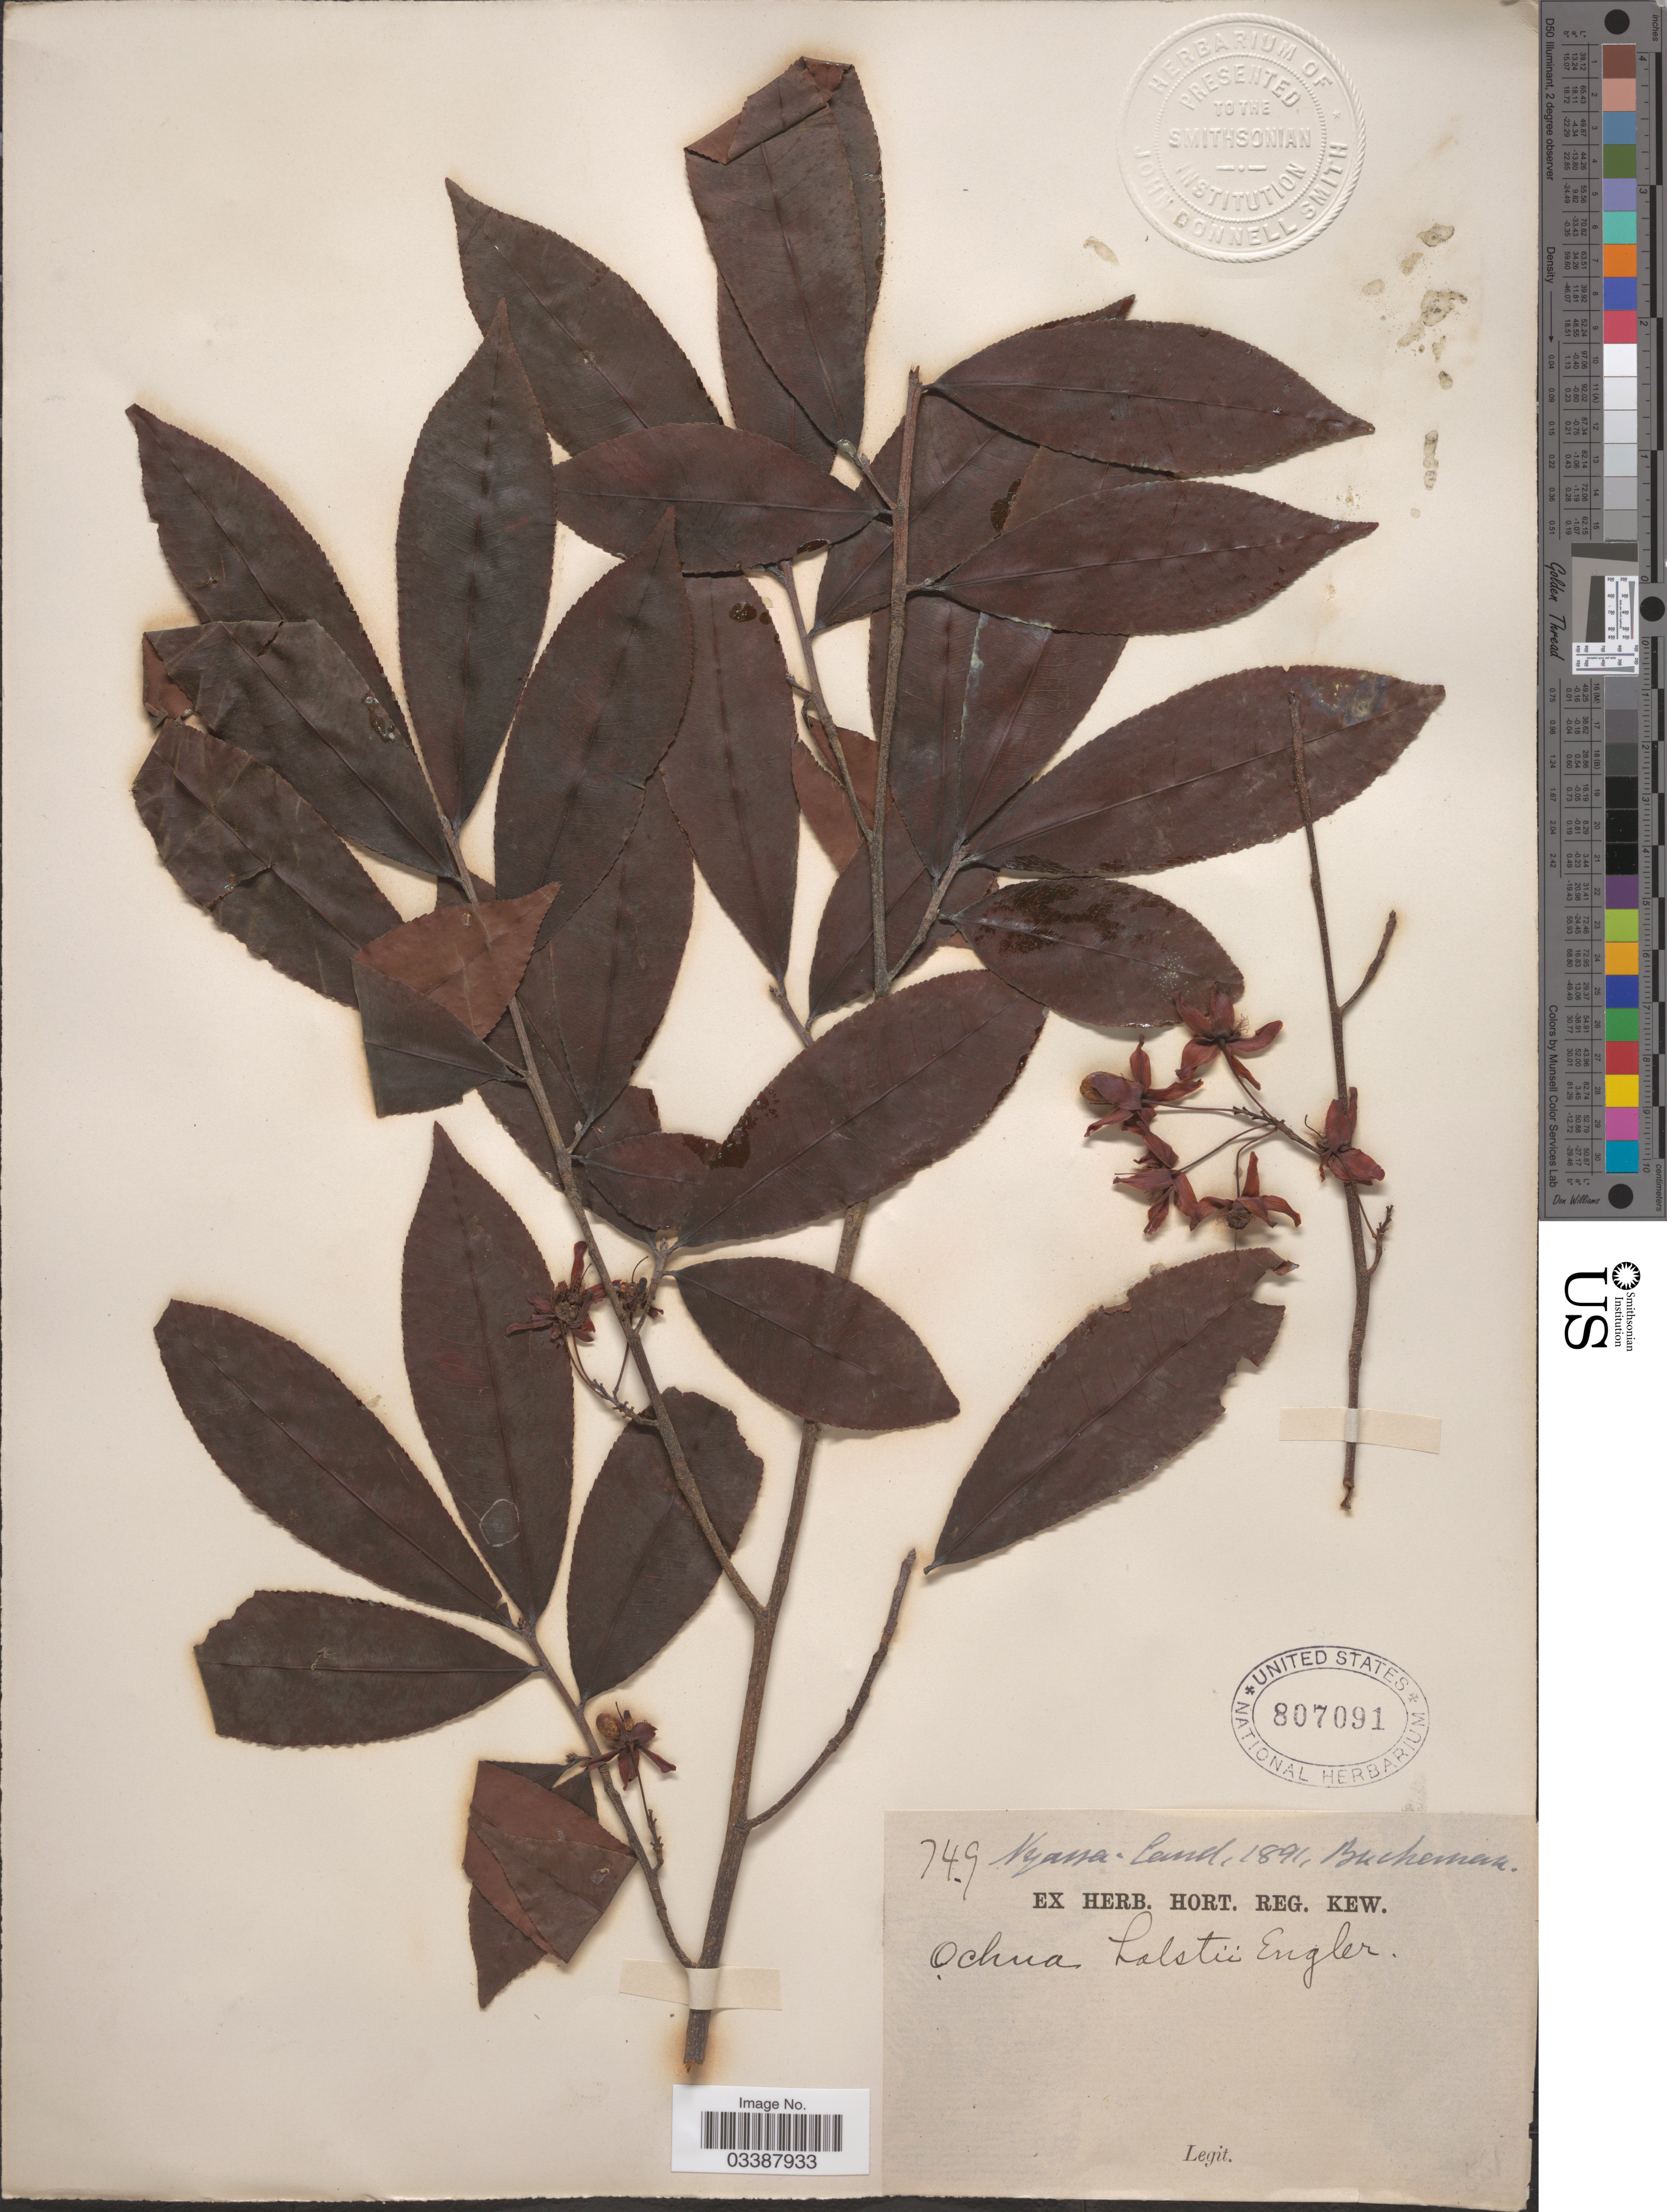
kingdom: Plantae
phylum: Tracheophyta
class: Magnoliopsida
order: Malpighiales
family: Ochnaceae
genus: Ochna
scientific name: Ochna holstii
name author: Engl.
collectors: -. Buchanan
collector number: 749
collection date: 1891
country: Malawi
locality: Nyassa-land.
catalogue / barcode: US 807091